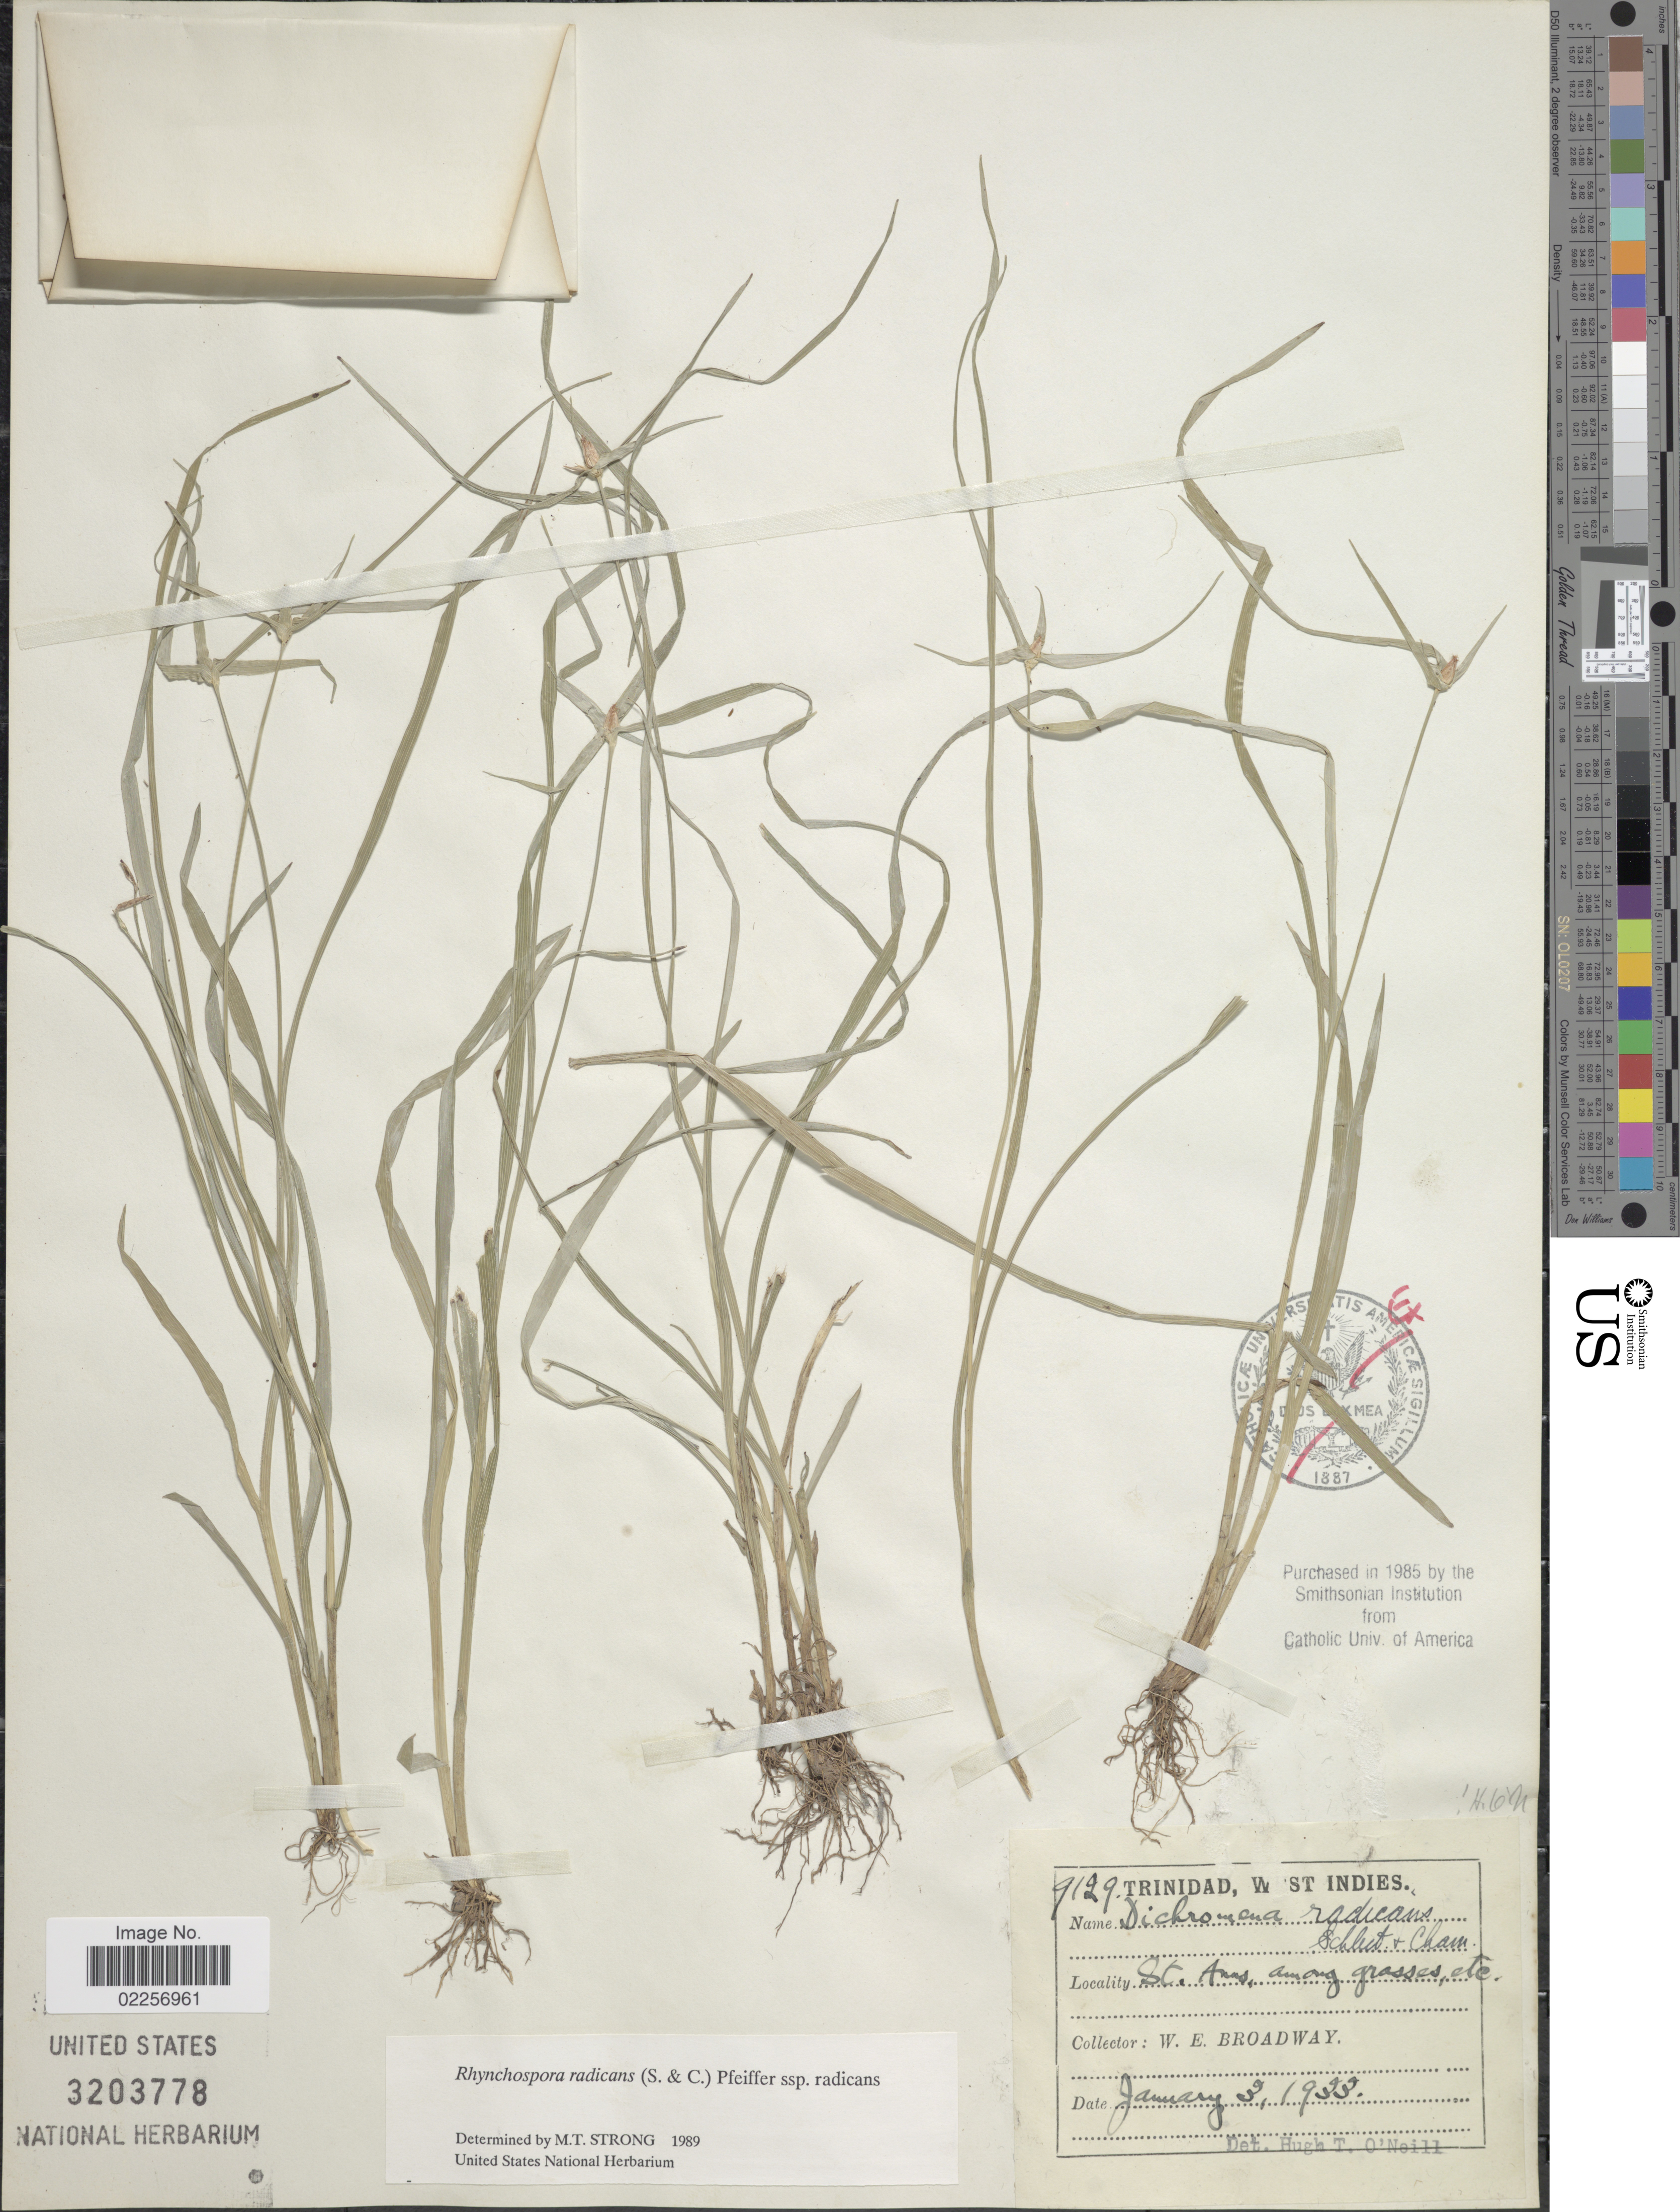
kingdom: Plantae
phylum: Tracheophyta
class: Liliopsida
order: Poales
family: Cyperaceae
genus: Rhynchospora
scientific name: Rhynchospora radicans subsp. radicans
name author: (Schltdl. & Cham.) H. Pfeiff.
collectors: W. E. Broadway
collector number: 9129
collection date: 1933-01-03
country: Trinidad and Tobago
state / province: Trinidad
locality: West Indies. St. Anns, among grasses etc.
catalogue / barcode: US 3203778